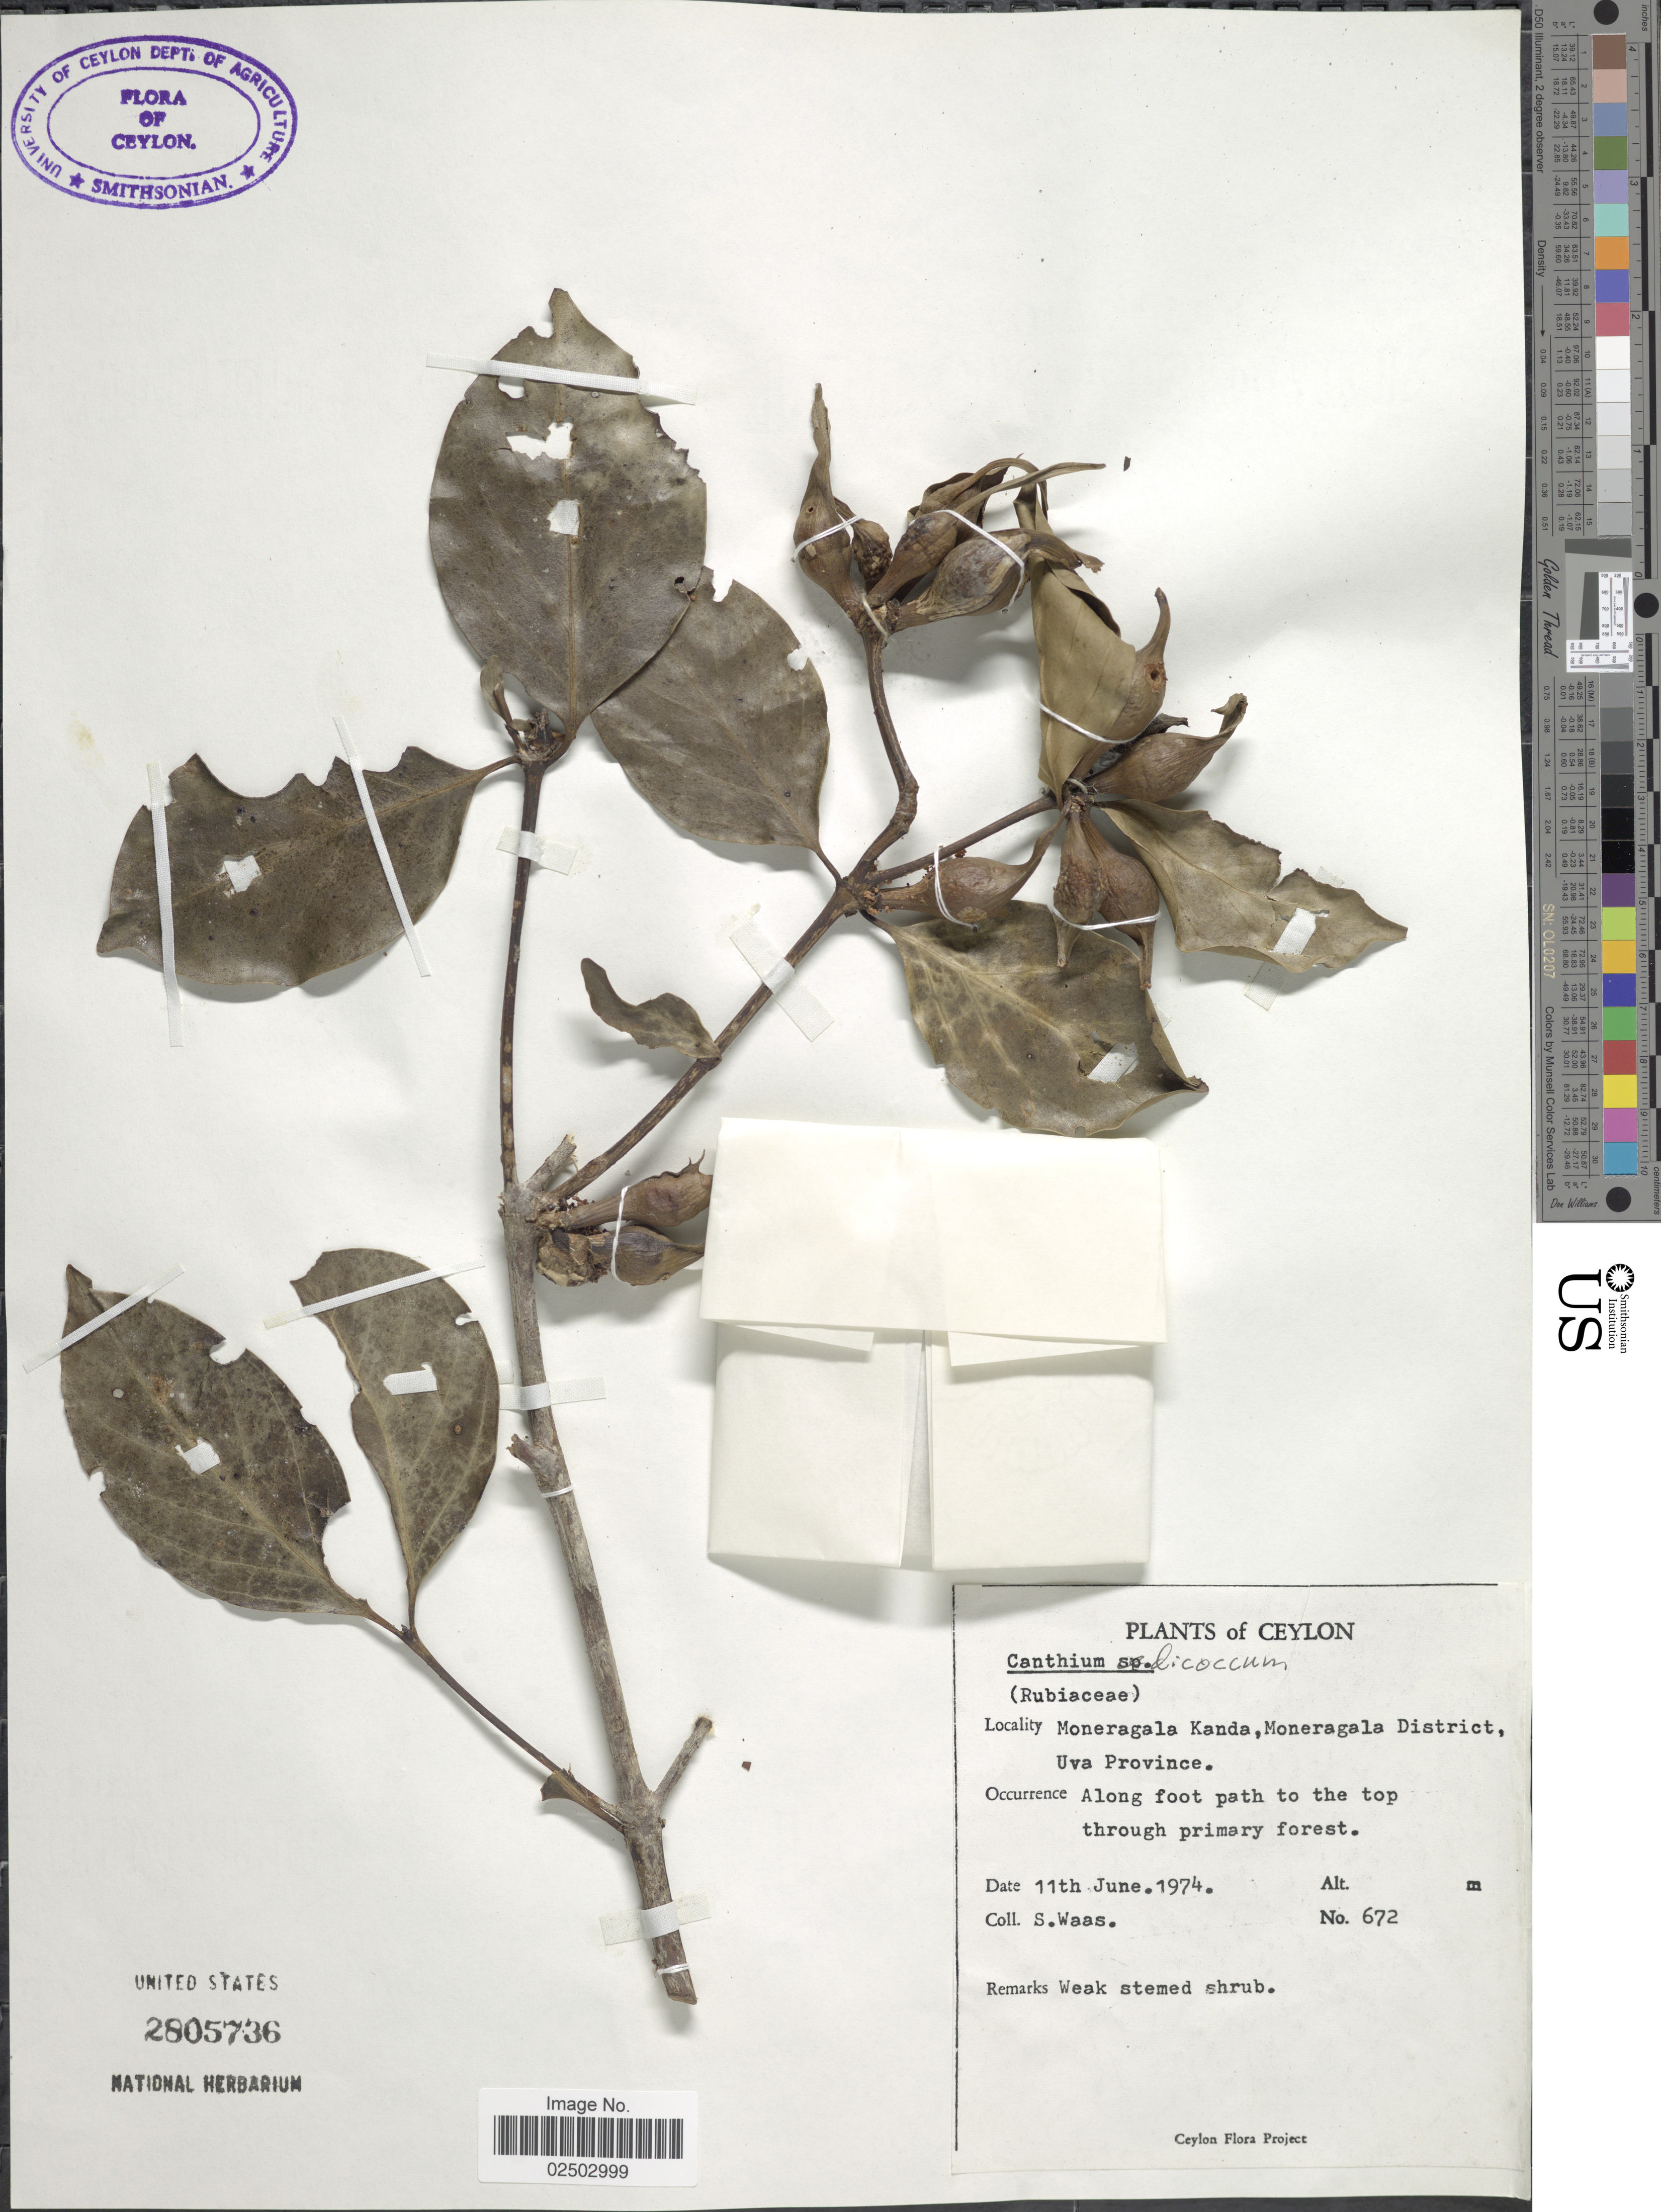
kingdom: Plantae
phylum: Tracheophyta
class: Magnoliopsida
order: Gentianales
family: Rubiaceae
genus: Canthium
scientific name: Canthium dicoccum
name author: (Gaertn.) Merr.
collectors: S. Waas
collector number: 672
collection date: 1974-06-11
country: Sri Lanka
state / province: Uva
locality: Ceylon, Moneragala Kanda, Moneragala District, along footh path to the top through primary forest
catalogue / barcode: US 2805736